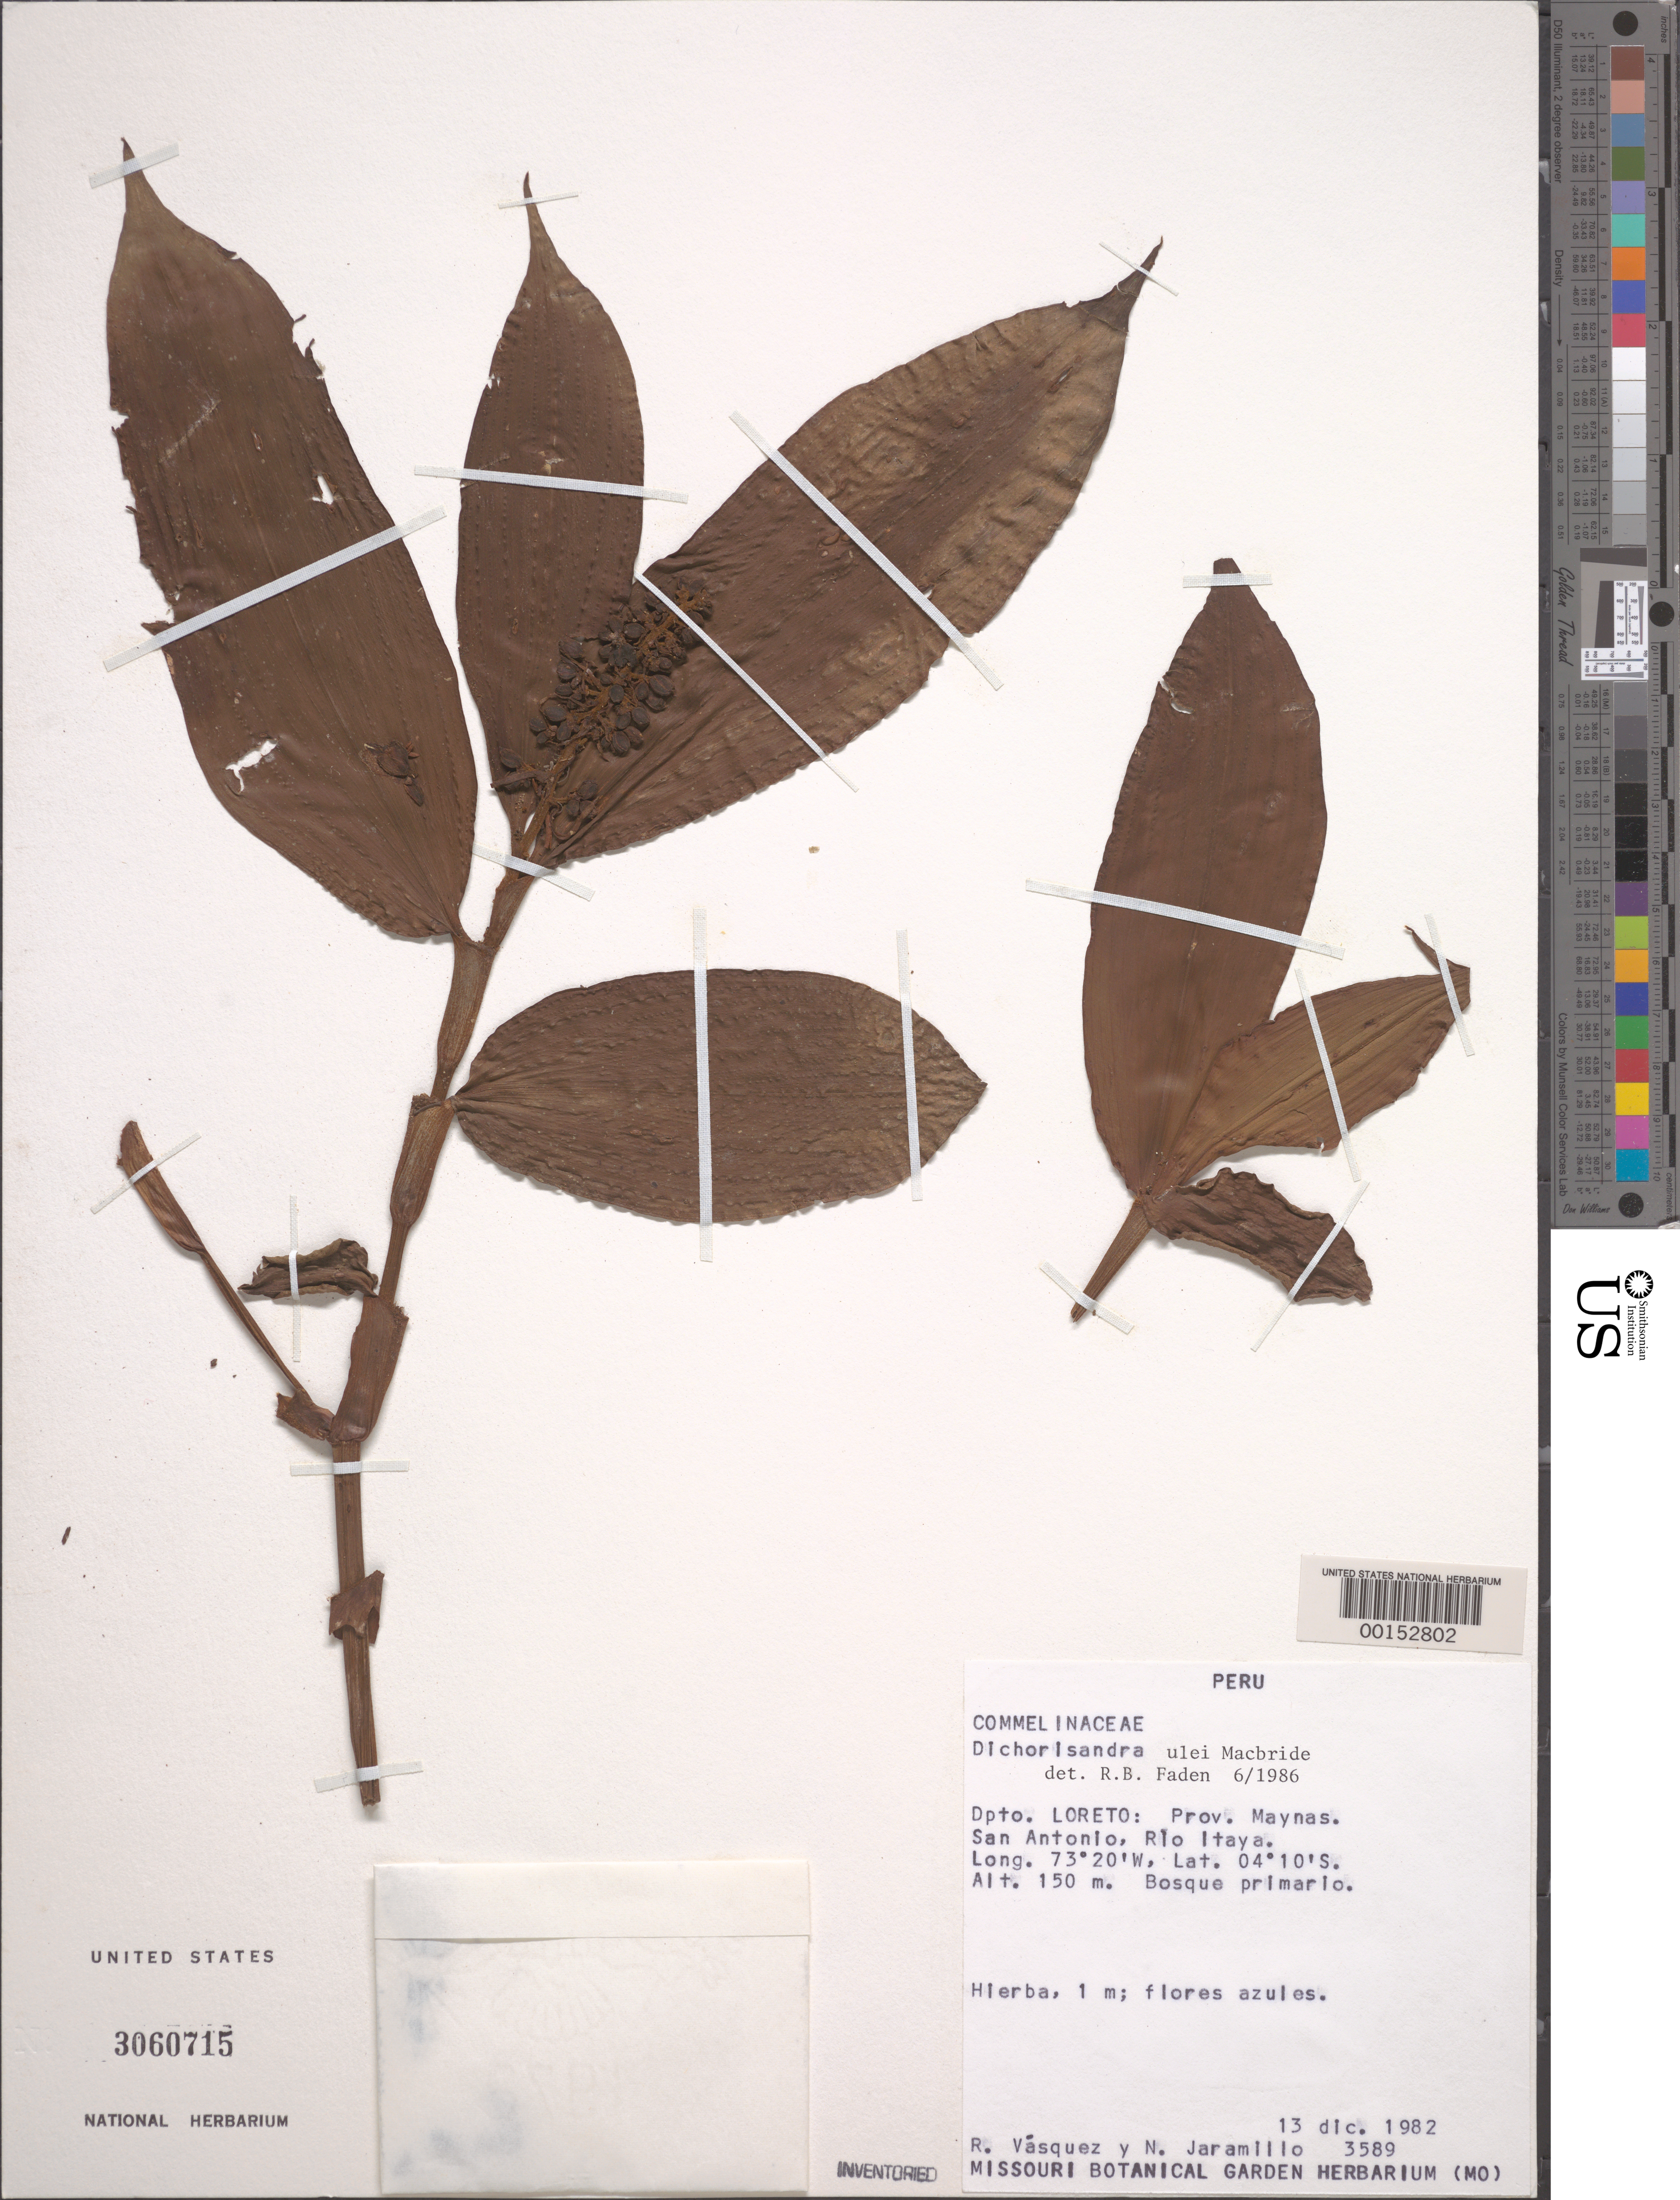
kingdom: Plantae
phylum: Tracheophyta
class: Liliopsida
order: Commelinales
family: Commelinaceae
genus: Dichorisandra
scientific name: Dichorisandra ulei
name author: J.F. Macbr.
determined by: Faden, Robert B., (US), Smithsonian Institution - National Museum of Natural History (UNITED STATES)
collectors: R. Vasquez & N. Jaramillo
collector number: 3589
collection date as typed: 13 Dec 1982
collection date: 1982-12-13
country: Peru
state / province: Loreto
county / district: Maynas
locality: San antonio, rio itaya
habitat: Primary forest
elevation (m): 150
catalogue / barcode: US 3060715